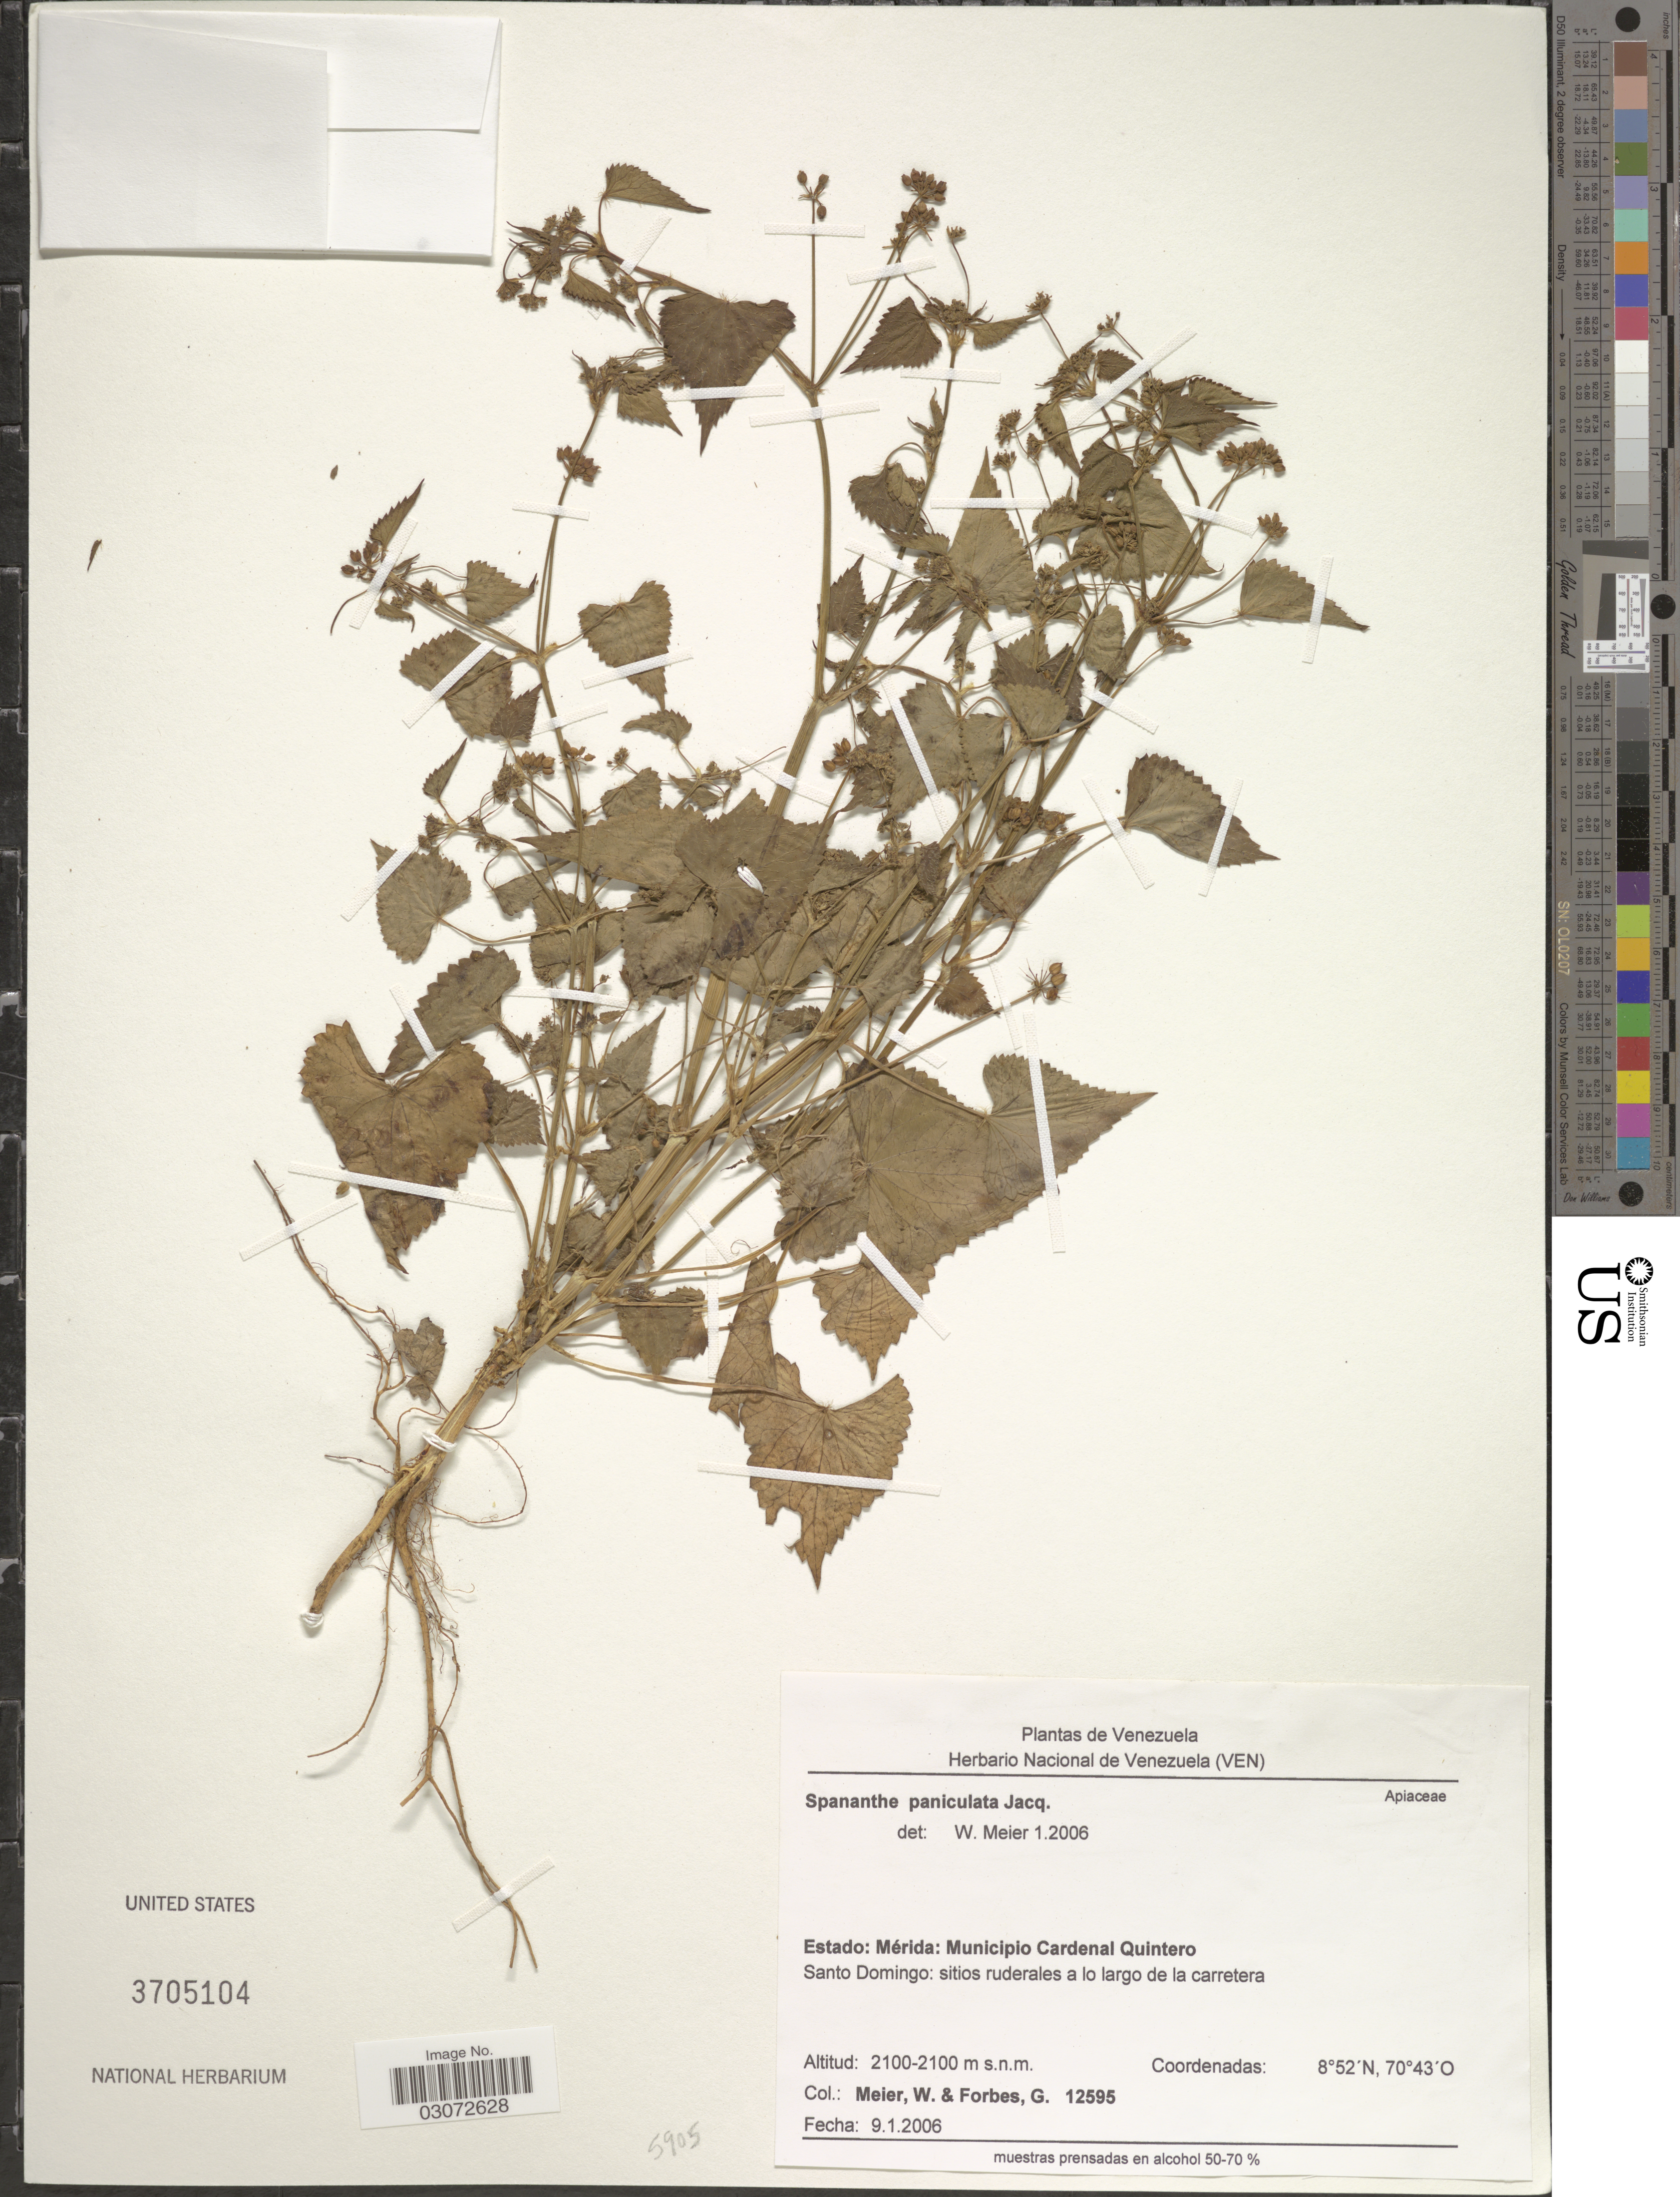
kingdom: Plantae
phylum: Tracheophyta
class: Magnoliopsida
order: Apiales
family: Apiaceae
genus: Spananthe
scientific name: Spananthe paniculata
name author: Jacq.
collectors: W. Meier & G. Forbes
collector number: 12595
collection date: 2006-01-09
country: Venezuela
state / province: Mérida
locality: Municipio Cardenal Quintero. Santo Domingo: sitios ruderales a lo largo de la carretera.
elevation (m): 2100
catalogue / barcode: US 3705104